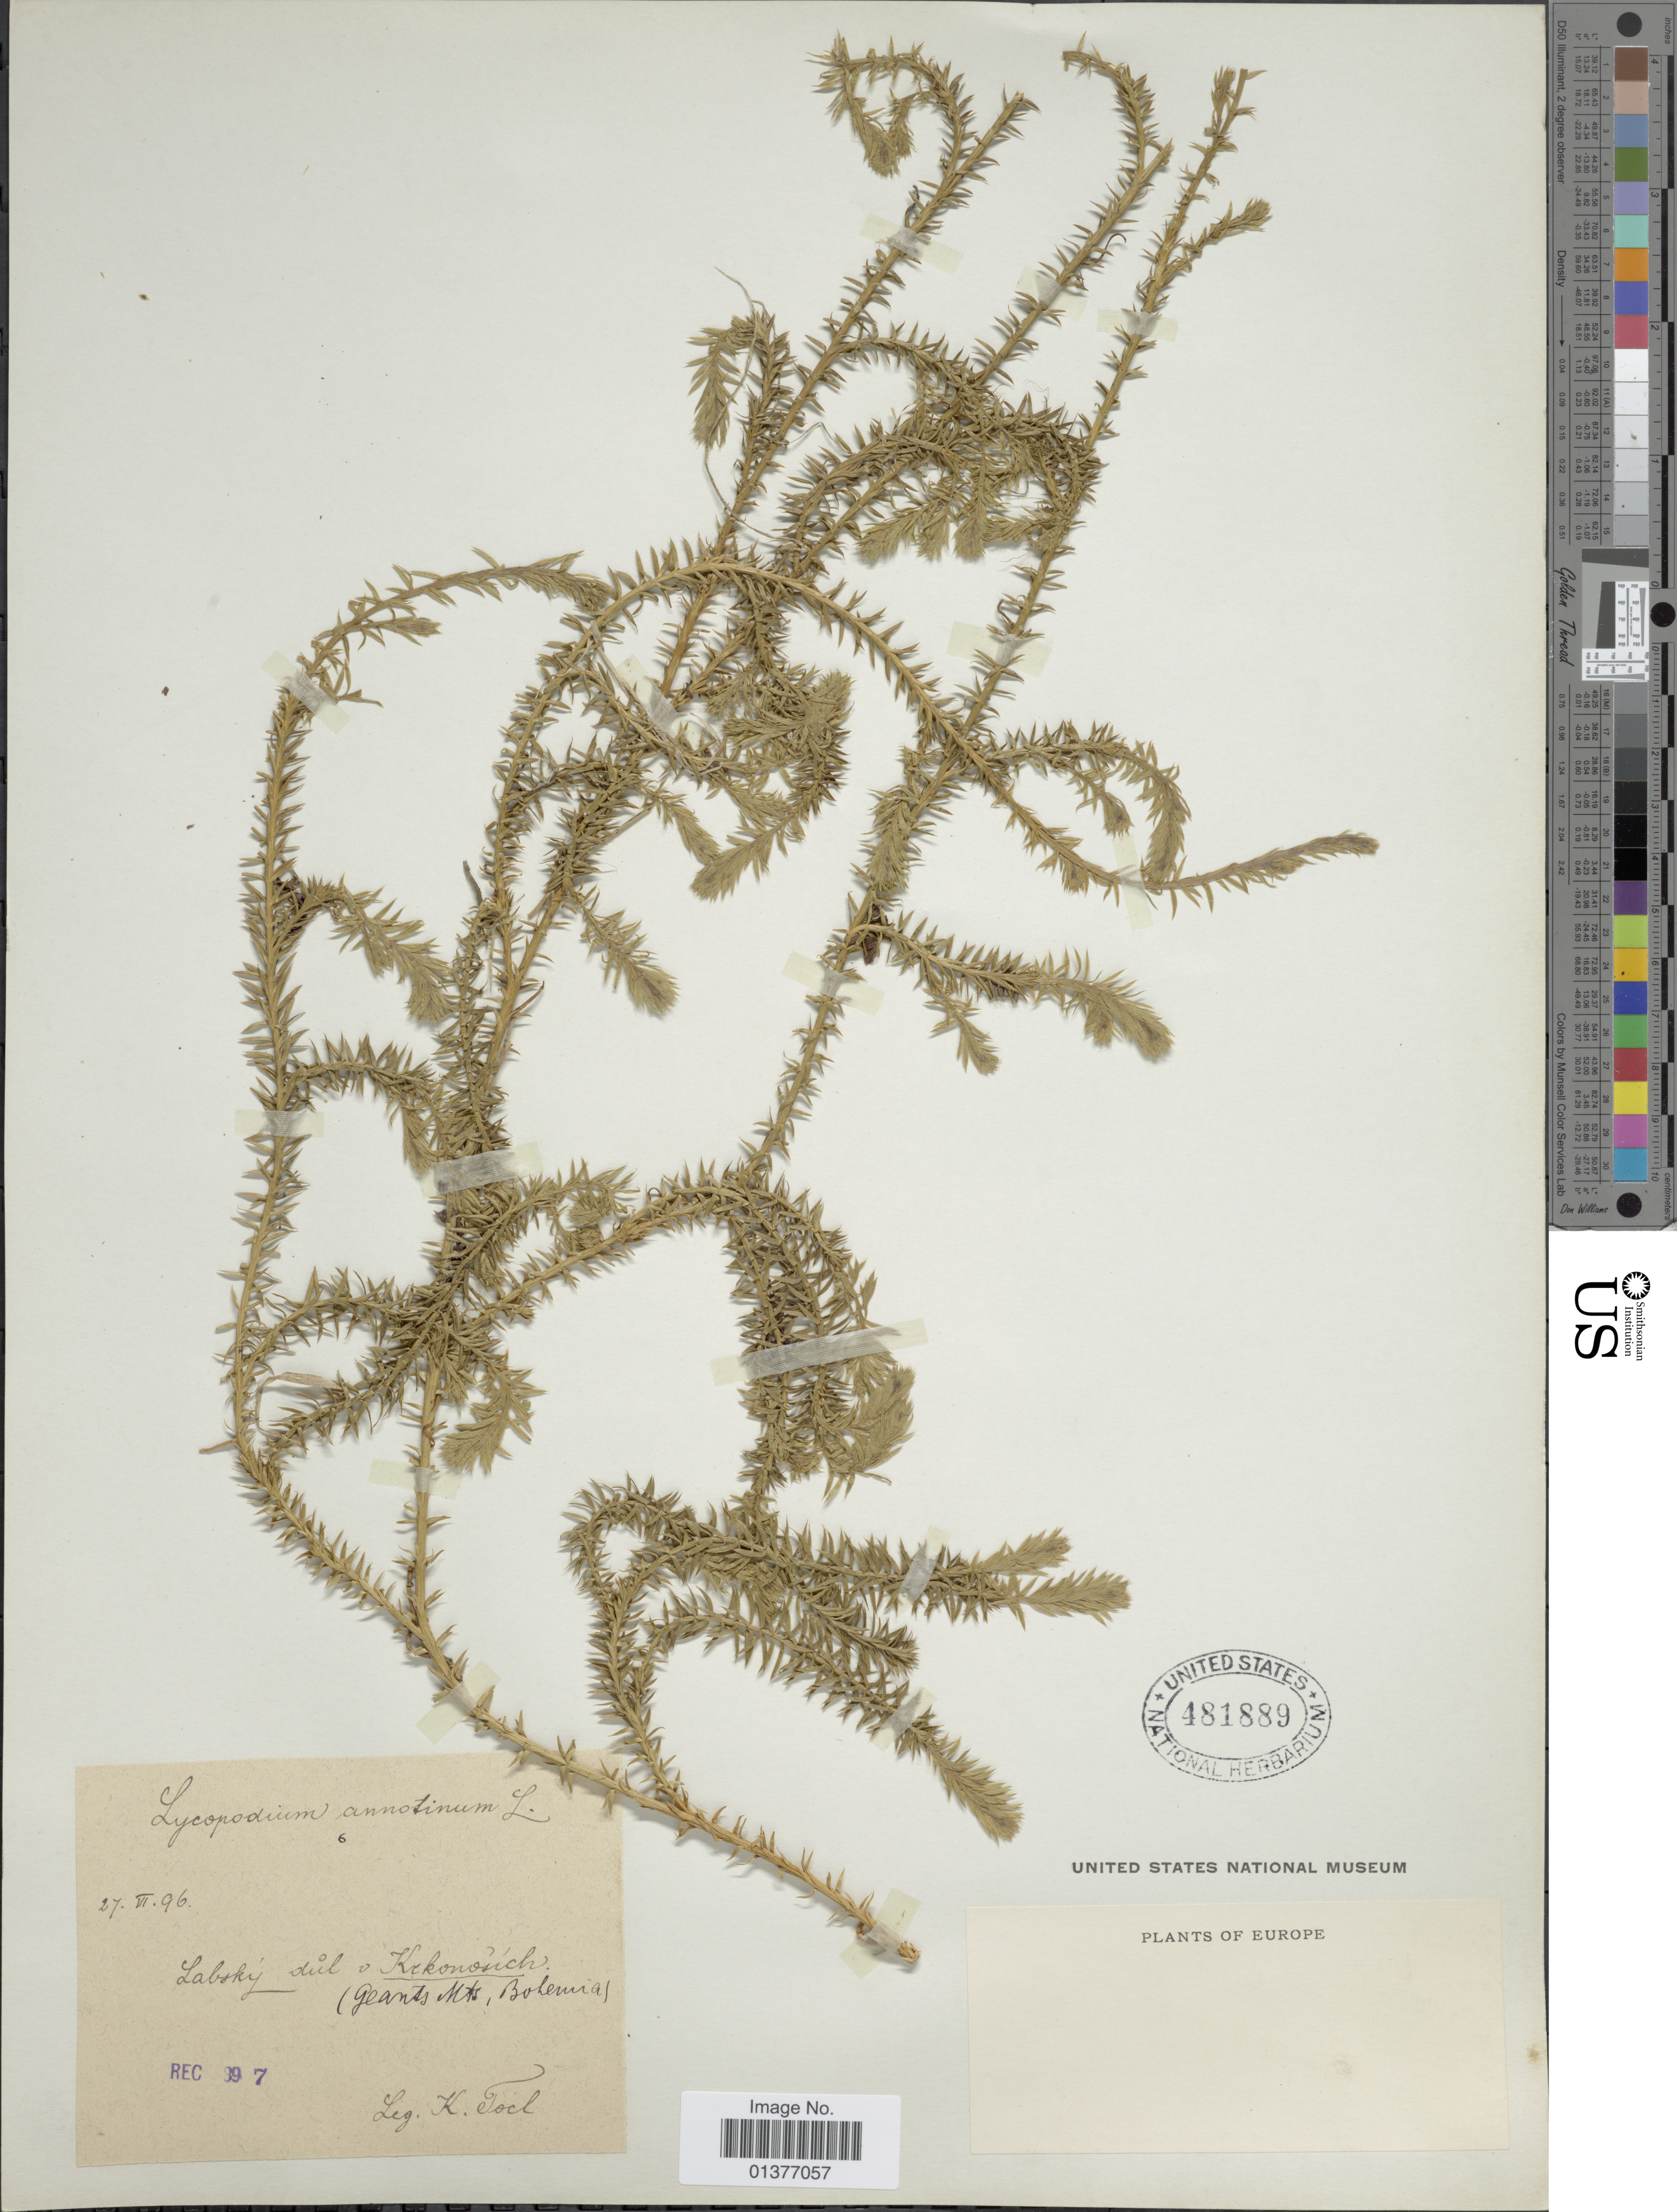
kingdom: Plantae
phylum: Tracheophyta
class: Lycopodiopsida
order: Lycopodiales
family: Lycopodiaceae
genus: Spinulum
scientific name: Spinulum annotinum subsp. annotinum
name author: (L.) A. Haines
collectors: K. Toch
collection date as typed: Transcribed d/m/y: 27/6/96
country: Czechia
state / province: Liberec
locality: Labsky dul o Krkonosich,(Geants Mts. Bohemia)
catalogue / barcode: US 481889